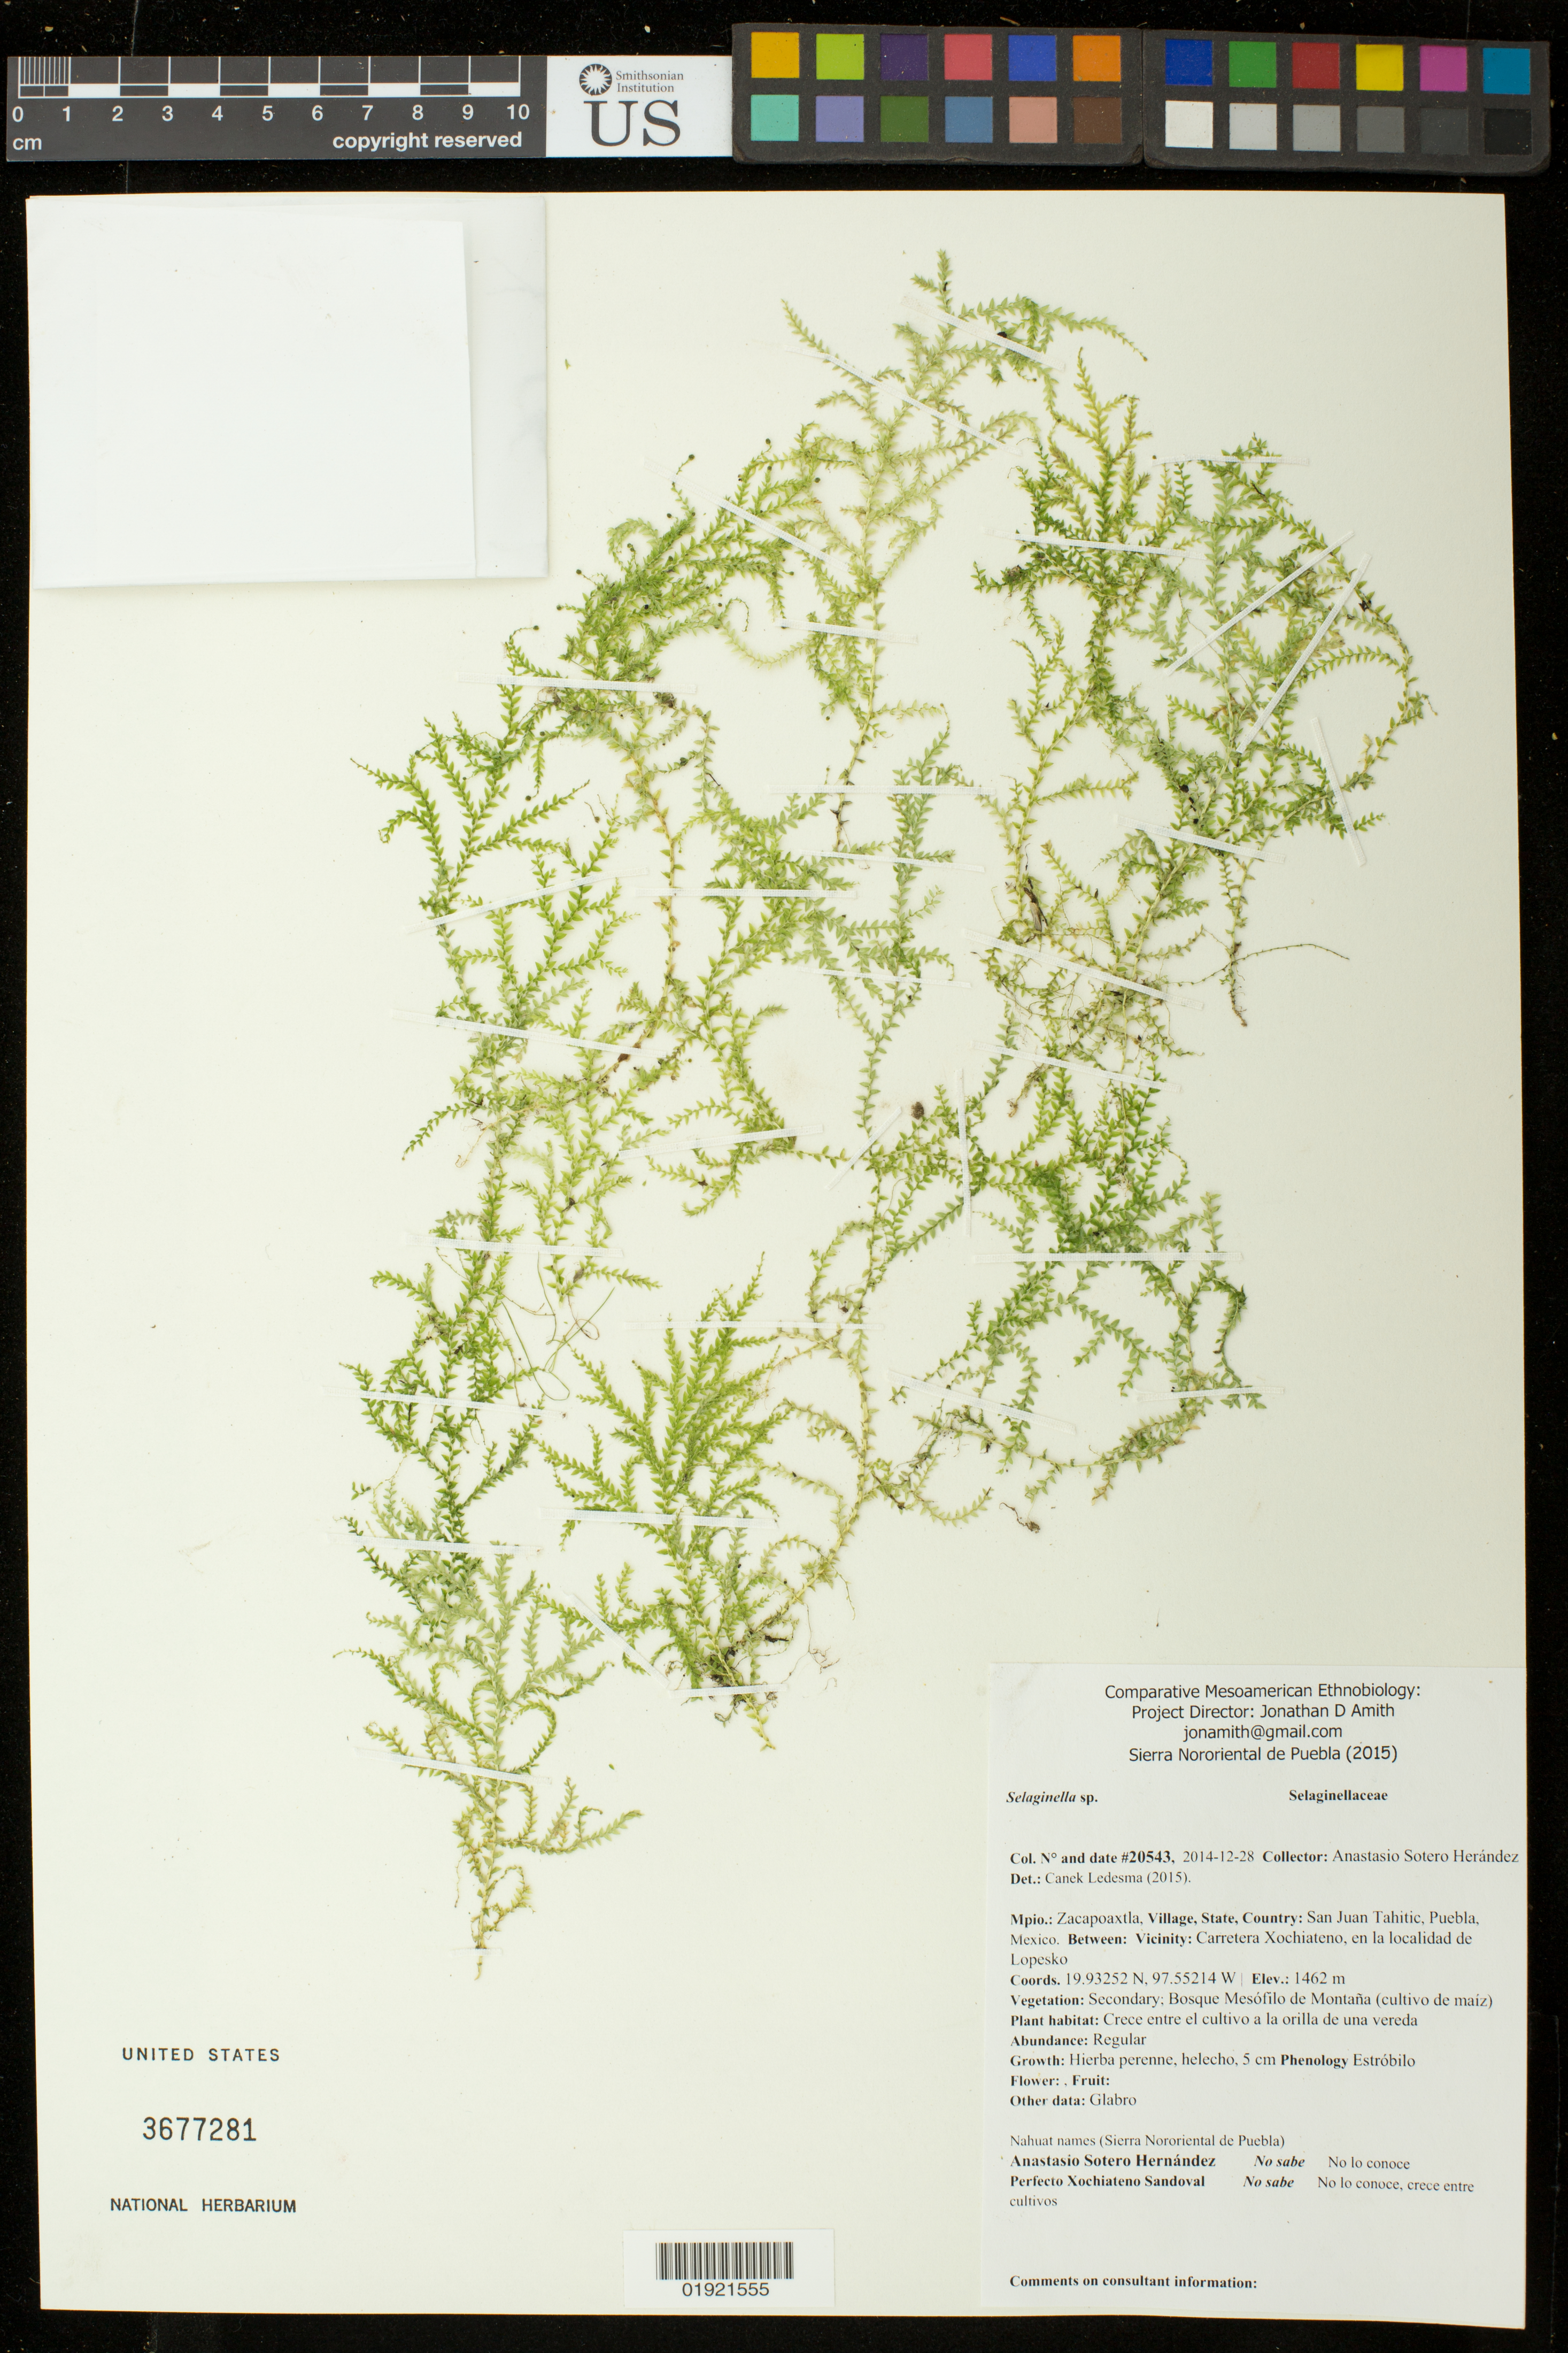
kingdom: Plantae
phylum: Tracheophyta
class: Lycopodiopsida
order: Selaginellales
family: Selaginellaceae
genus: Selaginella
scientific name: Selaginella porphyrospora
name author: A. Braun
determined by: Valdespino, I. A., (PMA), Universidad de Panama (PANAMA)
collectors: A. Sotero H.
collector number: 20543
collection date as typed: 2014-12-28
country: Mexico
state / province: Puebla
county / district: Zacapoaxtla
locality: Mpio.: Zacapoaxtla, Village, State, Country: San Juan Tahitic, Puebla, Mexico. Between: Vicinity: Carretera Xochiateno, en la localidad de Lopesko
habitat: Secondary; Bosque mesofilo de Montana, Crece entre el cultivo a la orilla de una vereda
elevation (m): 1462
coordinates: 19.93252 N, 97.55214 W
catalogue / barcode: US 3677281